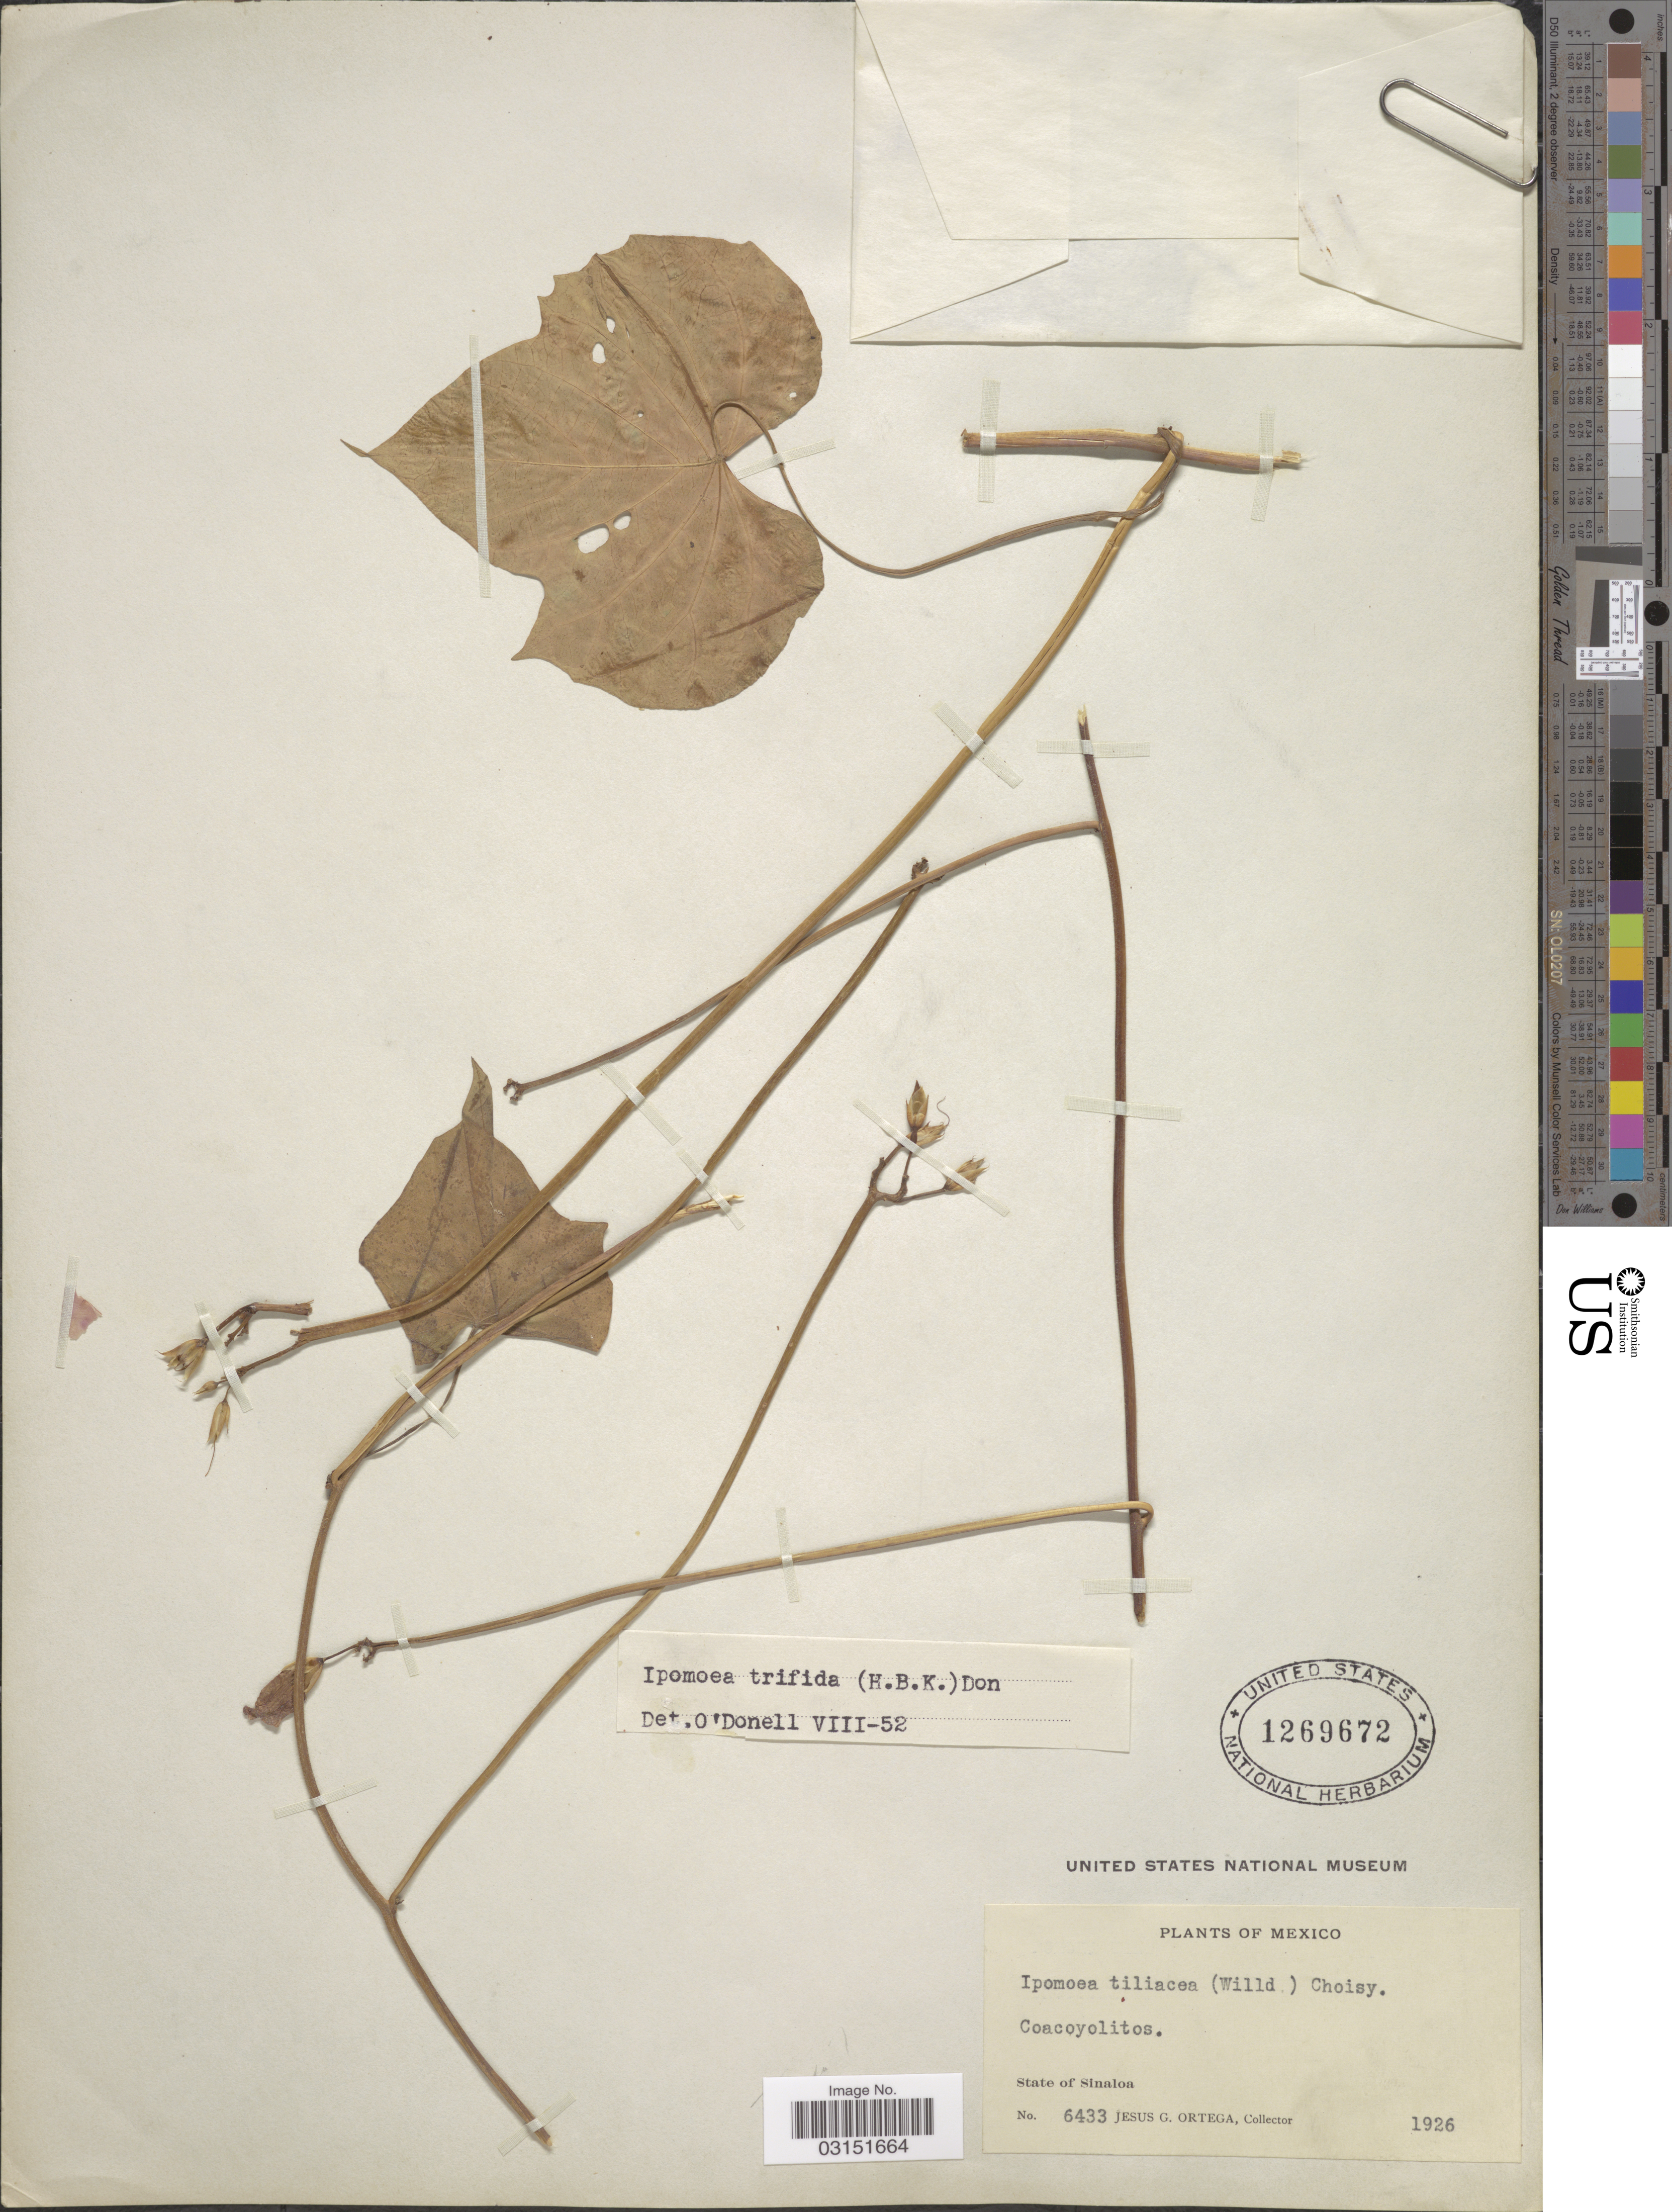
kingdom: Plantae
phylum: Tracheophyta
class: Magnoliopsida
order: Solanales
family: Convolvulaceae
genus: Ipomoea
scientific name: Ipomoea trifida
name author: (Kunth) G. Don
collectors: J. Ortega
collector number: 6433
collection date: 1926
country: Mexico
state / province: Sinaloa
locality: Coacoyolitos.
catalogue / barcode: US 1269672